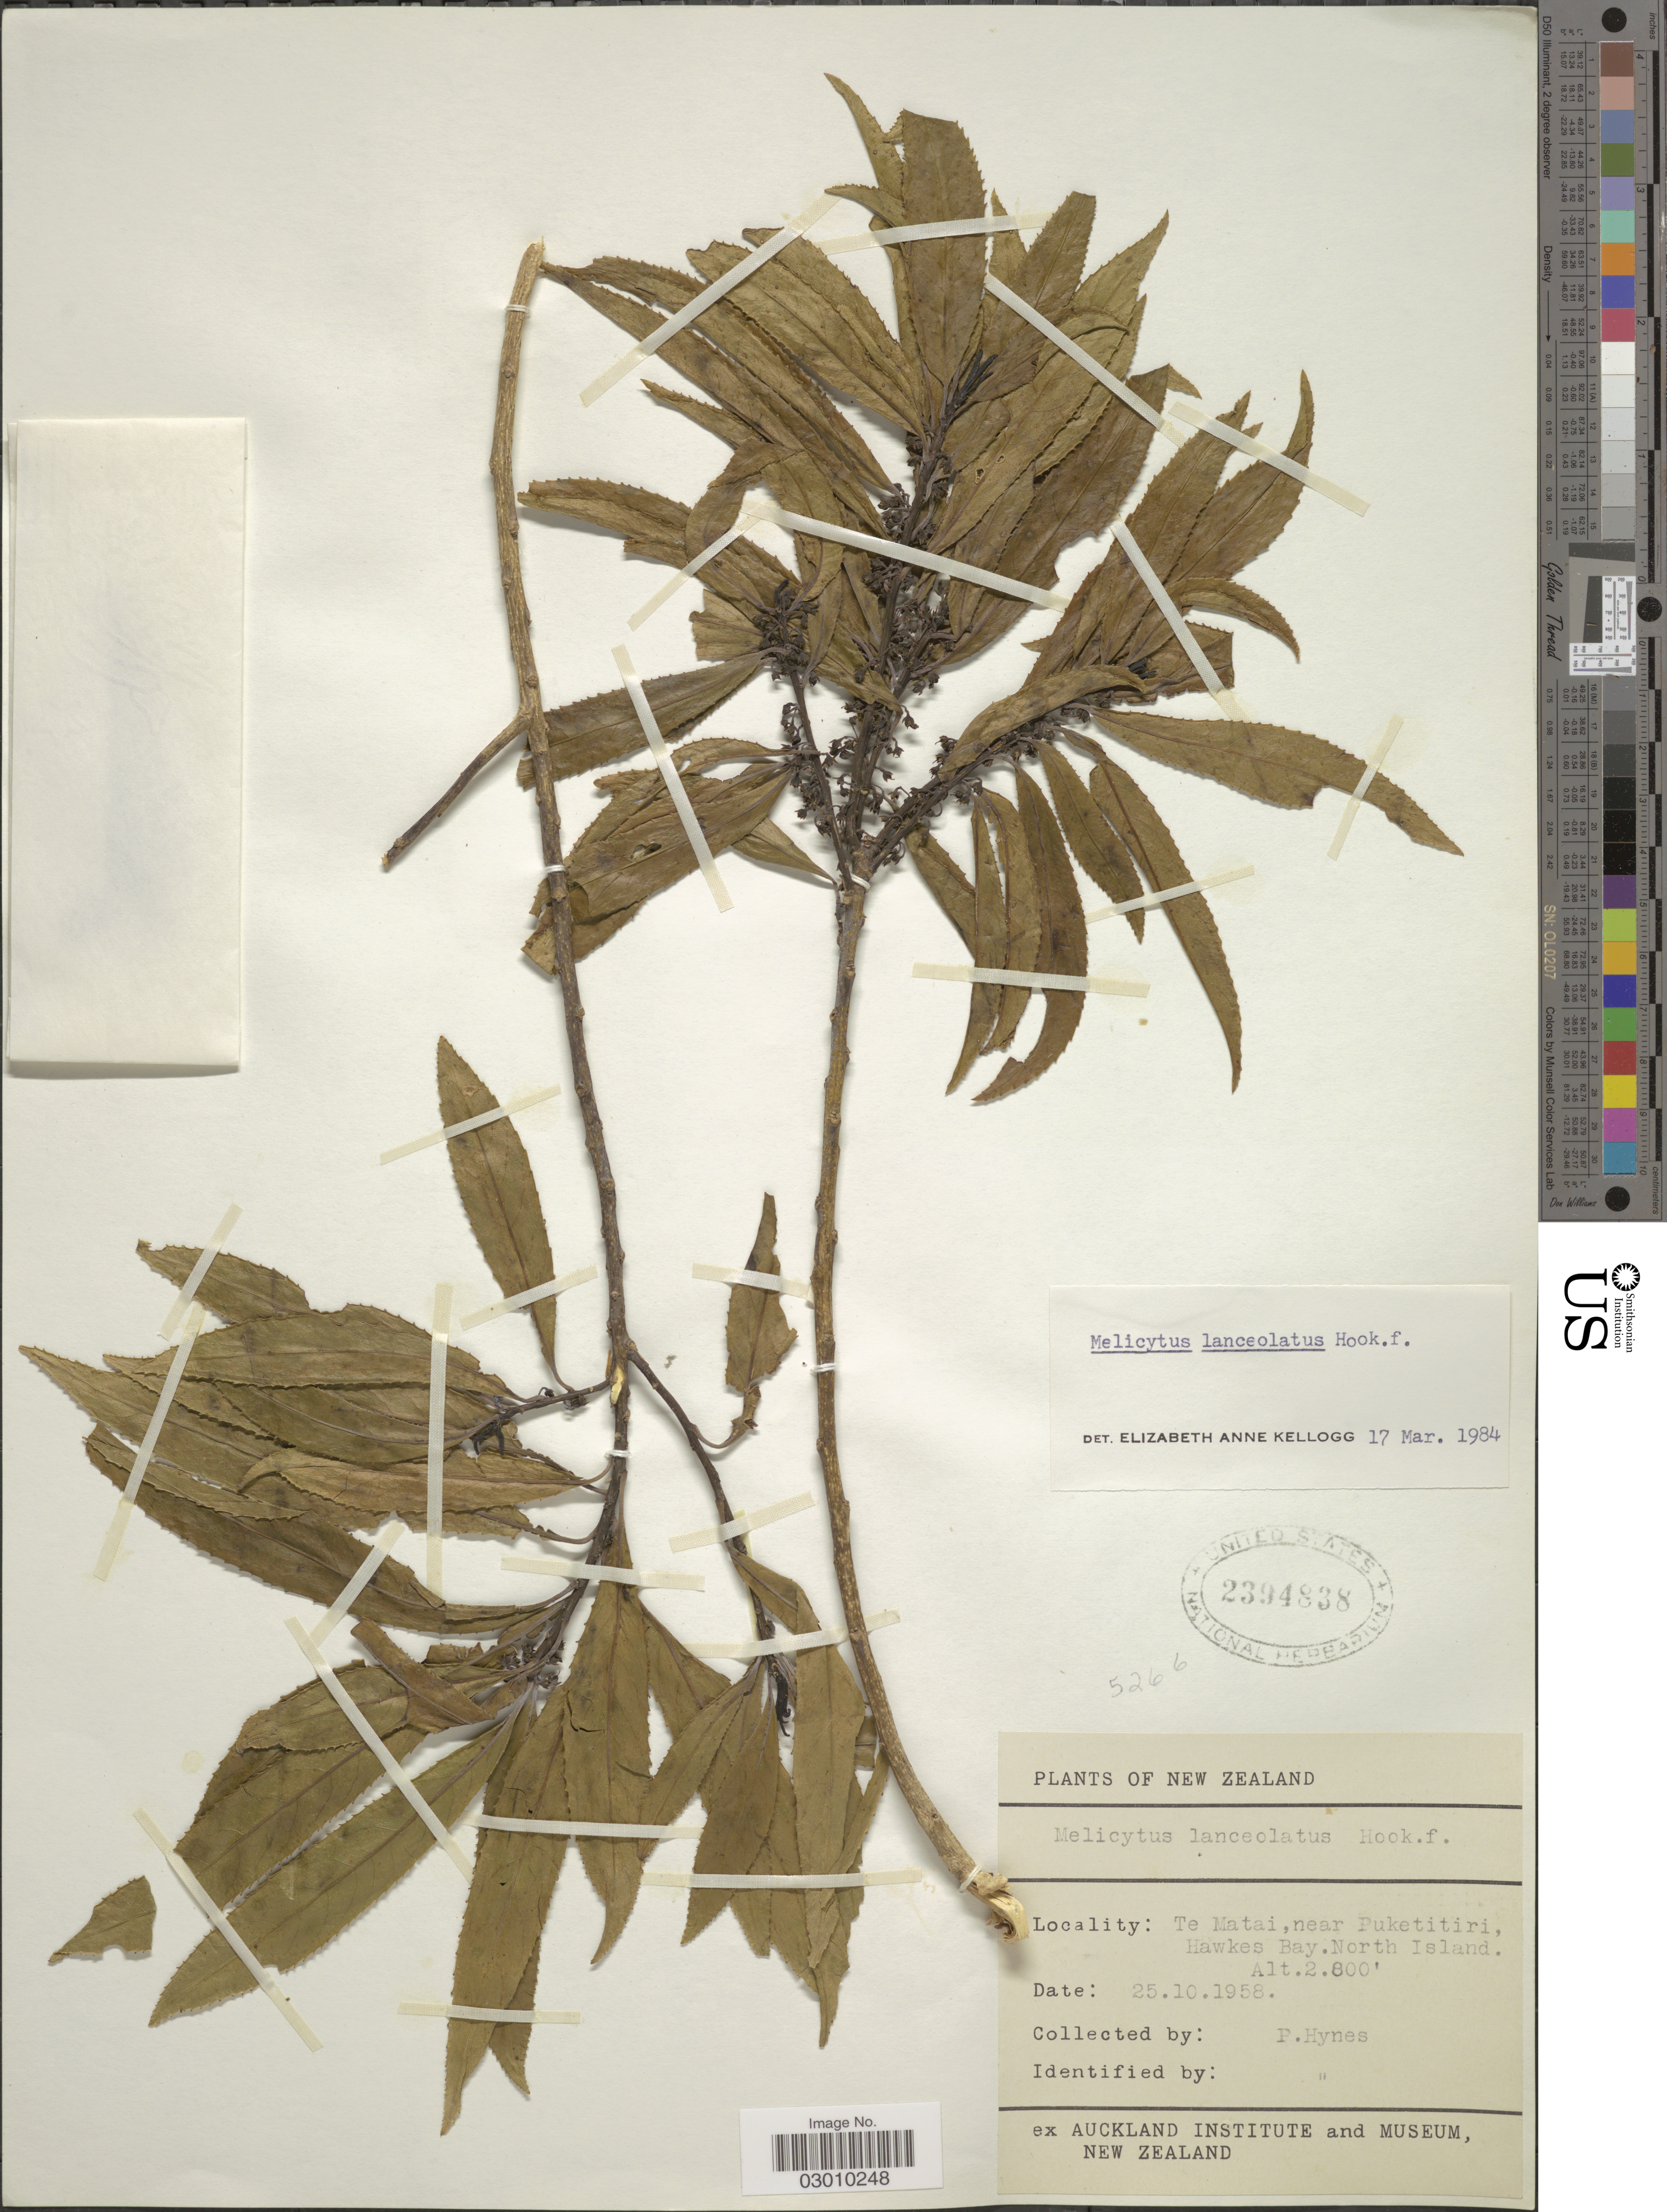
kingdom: Plantae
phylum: Tracheophyta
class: Magnoliopsida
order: Malpighiales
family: Violaceae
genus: Melicytus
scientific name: Melicytus lanceolatus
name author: Hook. f.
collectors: P. Hynes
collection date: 1958-10-25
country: New Zealand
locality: Te Matai, near Puketitiri, Hawkes Bay. North Island.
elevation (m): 853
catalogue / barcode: US 2394838